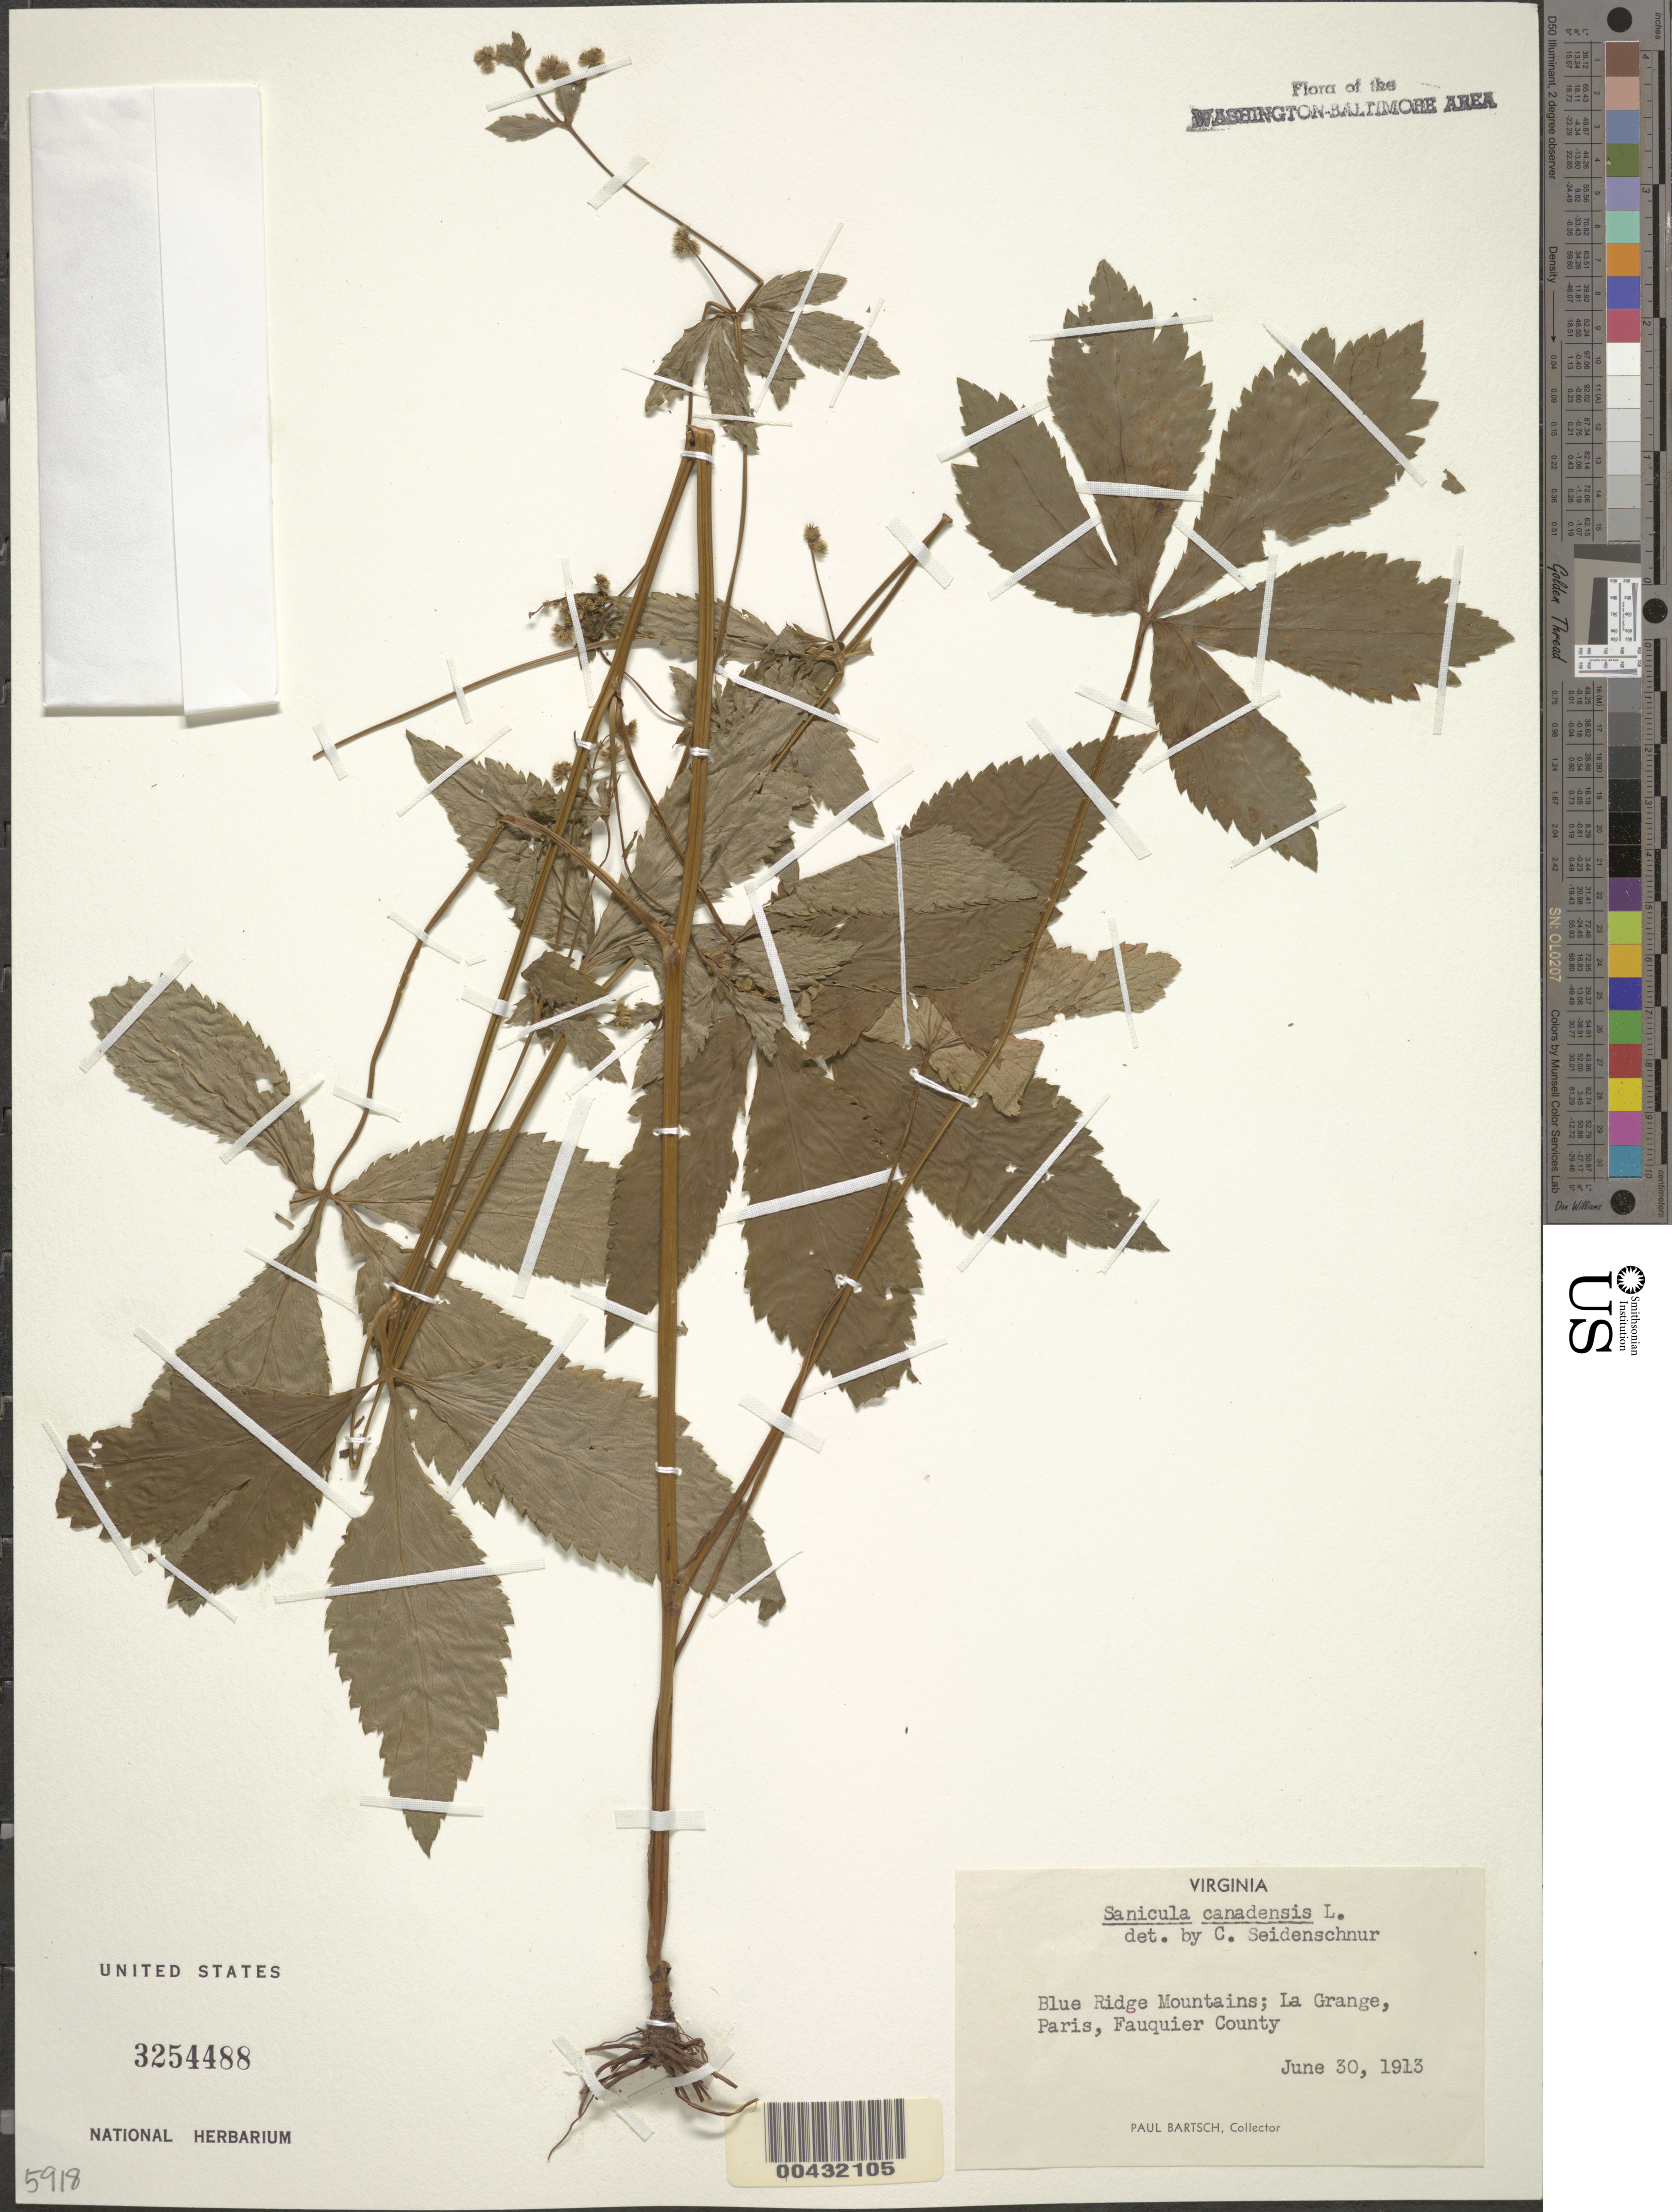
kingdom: Plantae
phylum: Tracheophyta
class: Magnoliopsida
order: Apiales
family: Apiaceae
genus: Sanicula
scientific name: Sanicula canadensis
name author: L.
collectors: P. Bartsch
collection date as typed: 30 Jun 1913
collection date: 1913-06-30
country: United States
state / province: Virginia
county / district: Fauquier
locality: Blue Ridge Mountains, La Grange, Paris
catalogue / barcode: US 3254488